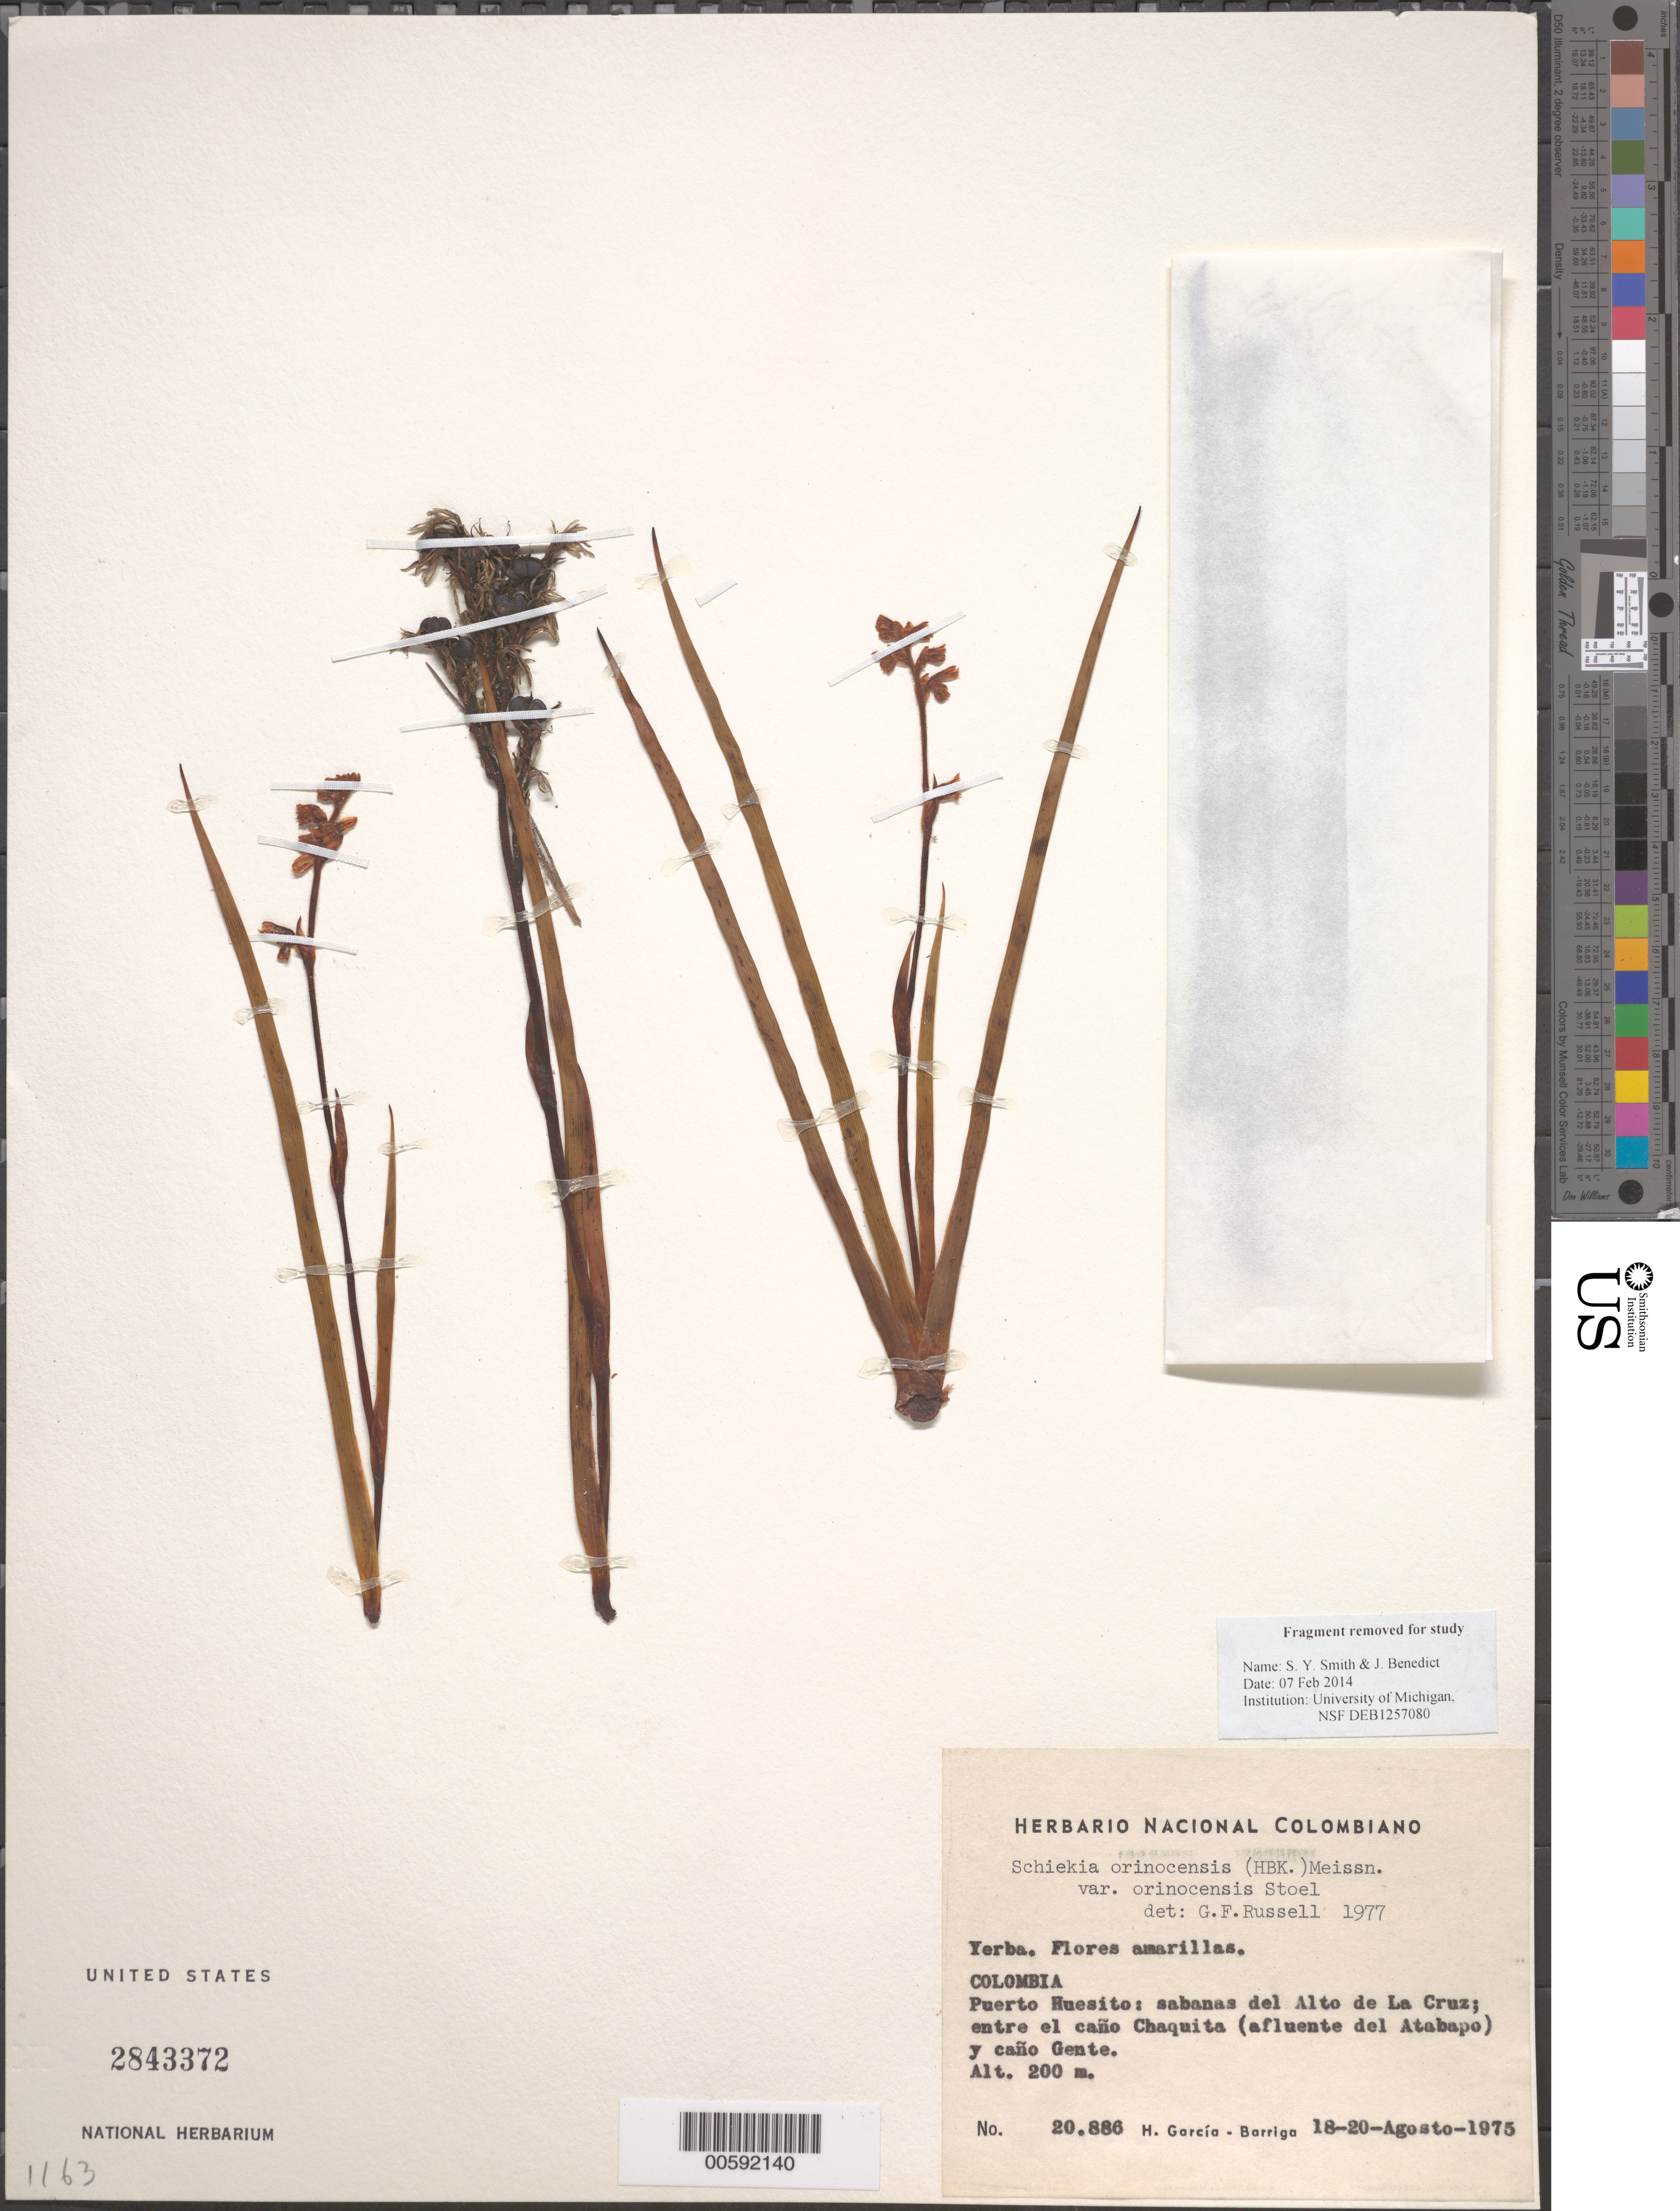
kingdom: Plantae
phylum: Tracheophyta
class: Liliopsida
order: Commelinales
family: Haemodoraceae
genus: Schiekia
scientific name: Schiekia orinocensis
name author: (Kunth) Meisn.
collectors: H. García Barriga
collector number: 20886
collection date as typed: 18 Aug 1975 to 20 Aug 1975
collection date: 1975-08-18/1975-08-20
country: Colombia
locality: Puerto Huesito, Alto de La Cruz, between Chaquita and Gente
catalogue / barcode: US 2843372